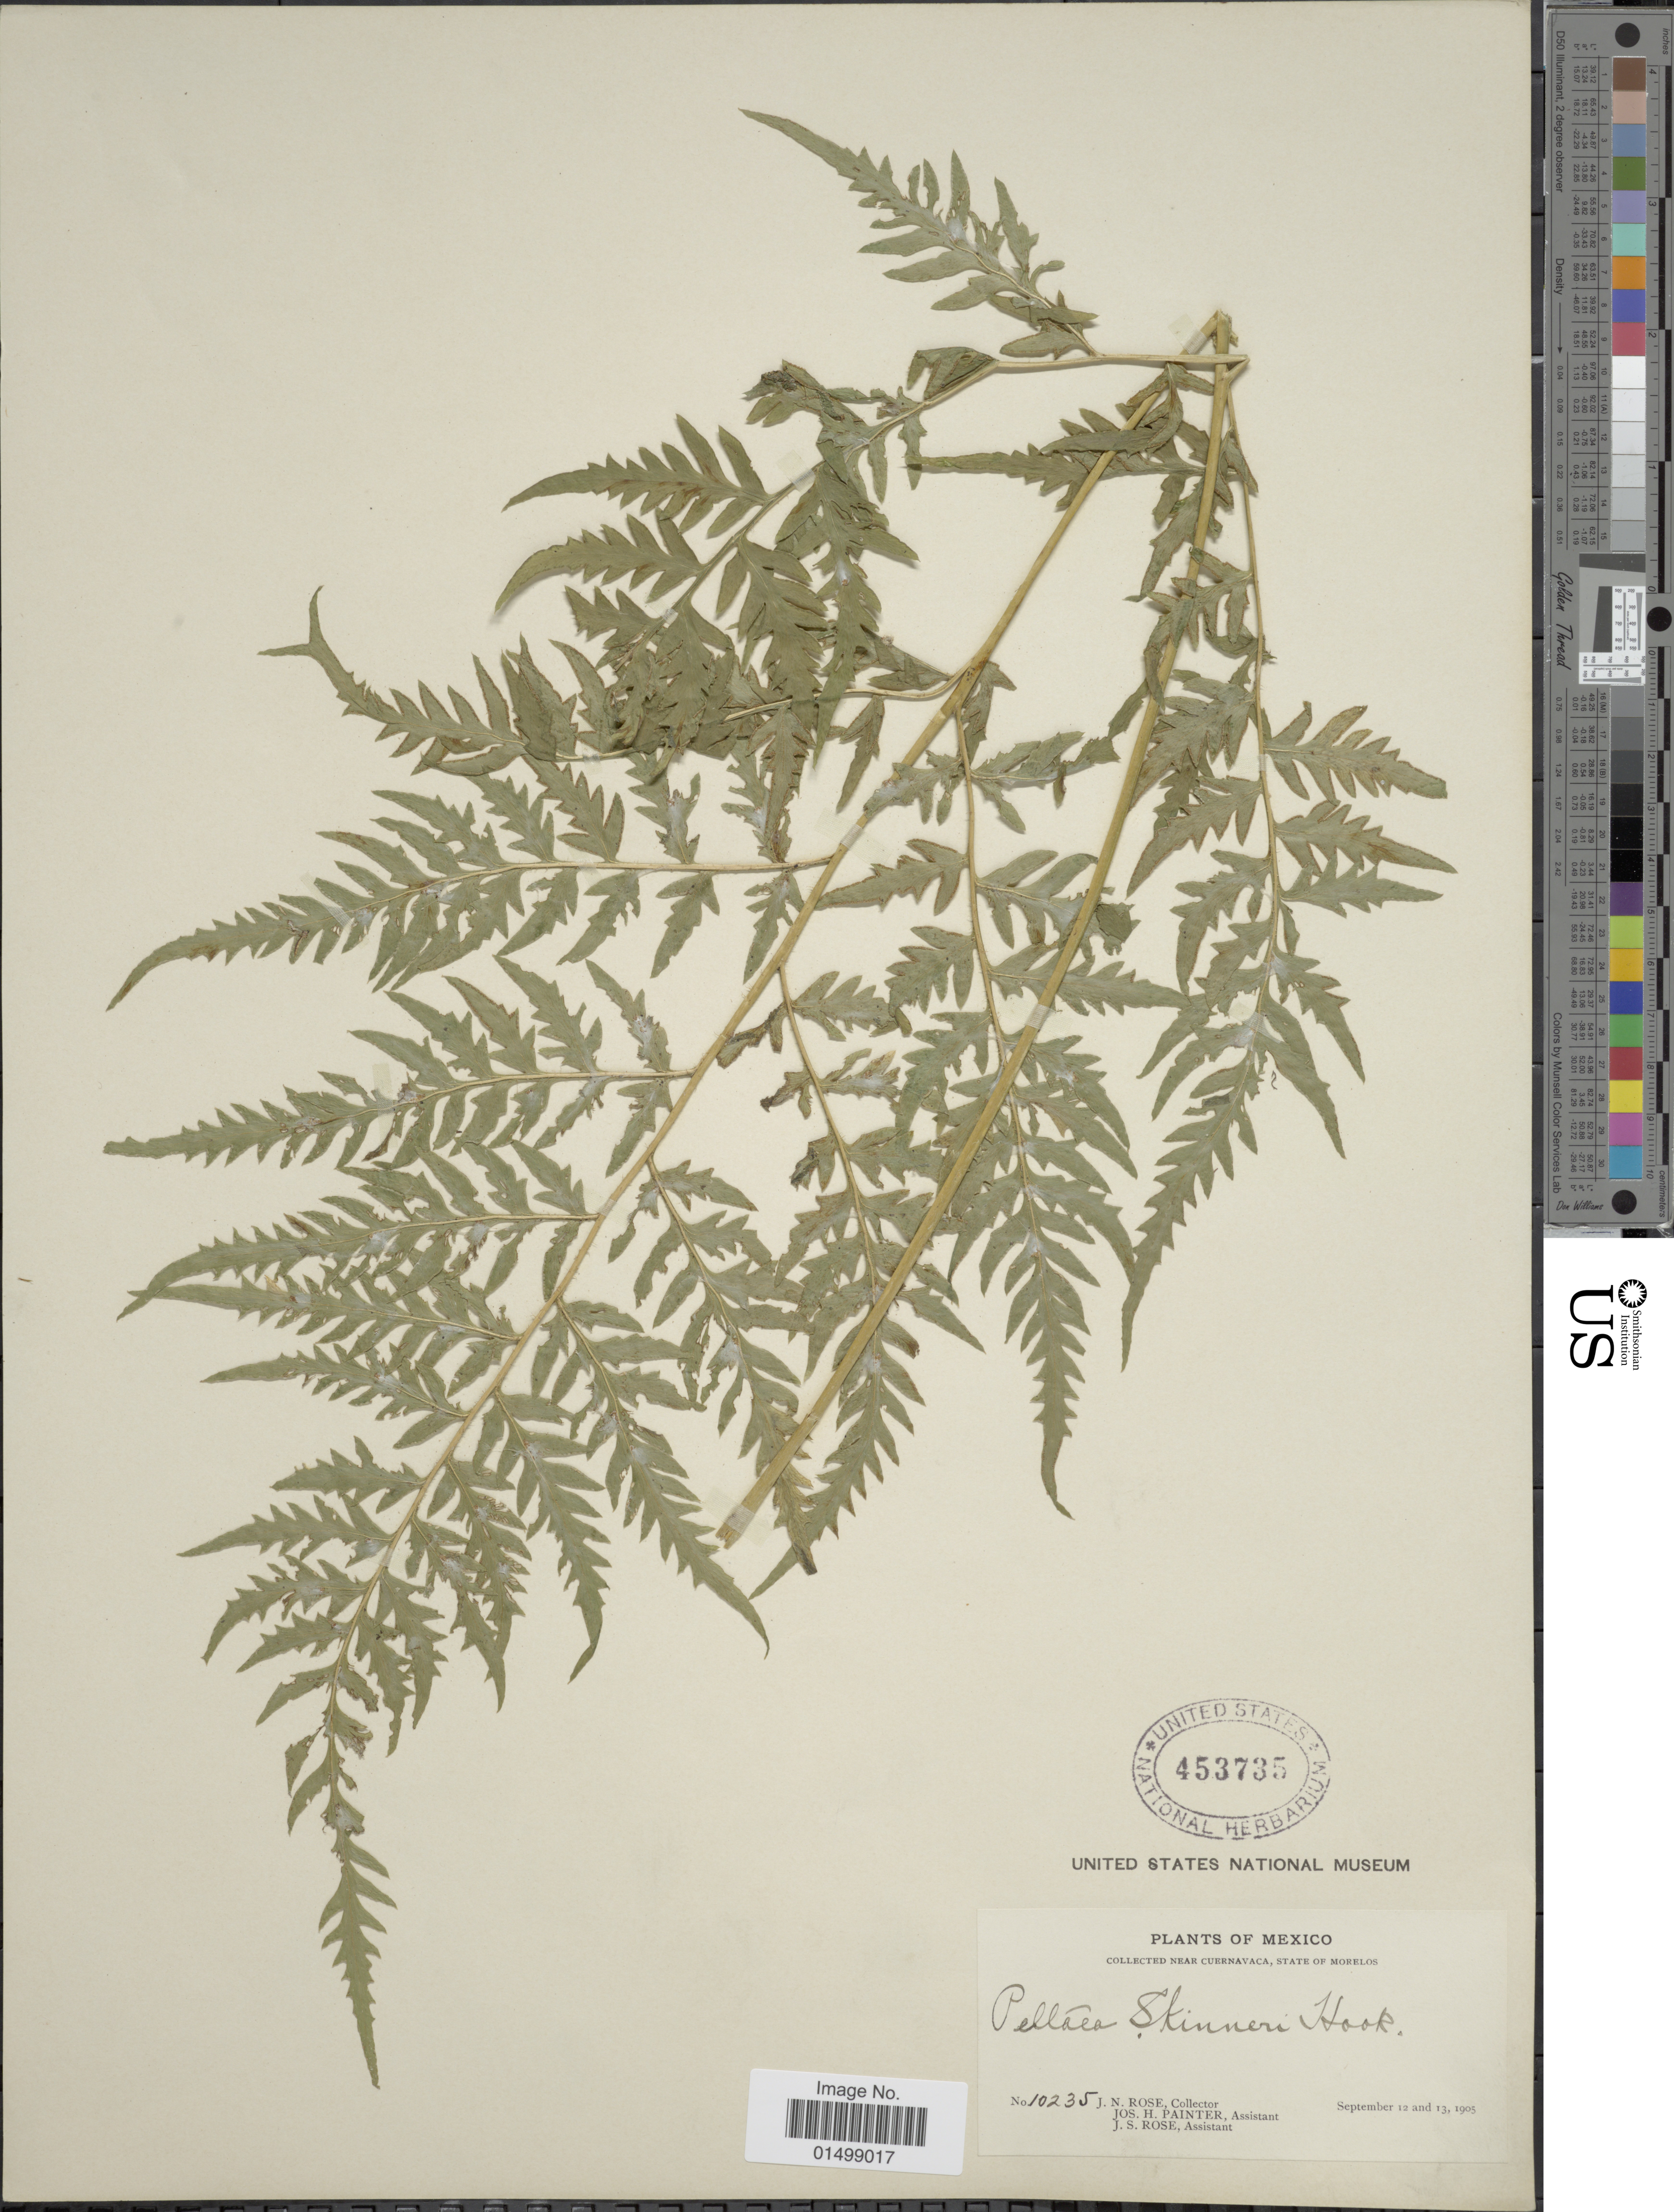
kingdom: Plantae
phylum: Tracheophyta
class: Polypodiopsida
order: Polypodiales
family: Pteridaceae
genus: Cheilanthes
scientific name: Cheilanthes skinneri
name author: (Hook.) T. Moore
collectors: J. N. Rose, J. H. Painter & J. S. Rose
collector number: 10235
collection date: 1905-09-10/1905-09-12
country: Mexico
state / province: Morelos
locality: Mexico, near Cuernavaca, State of Morelos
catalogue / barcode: US 453735